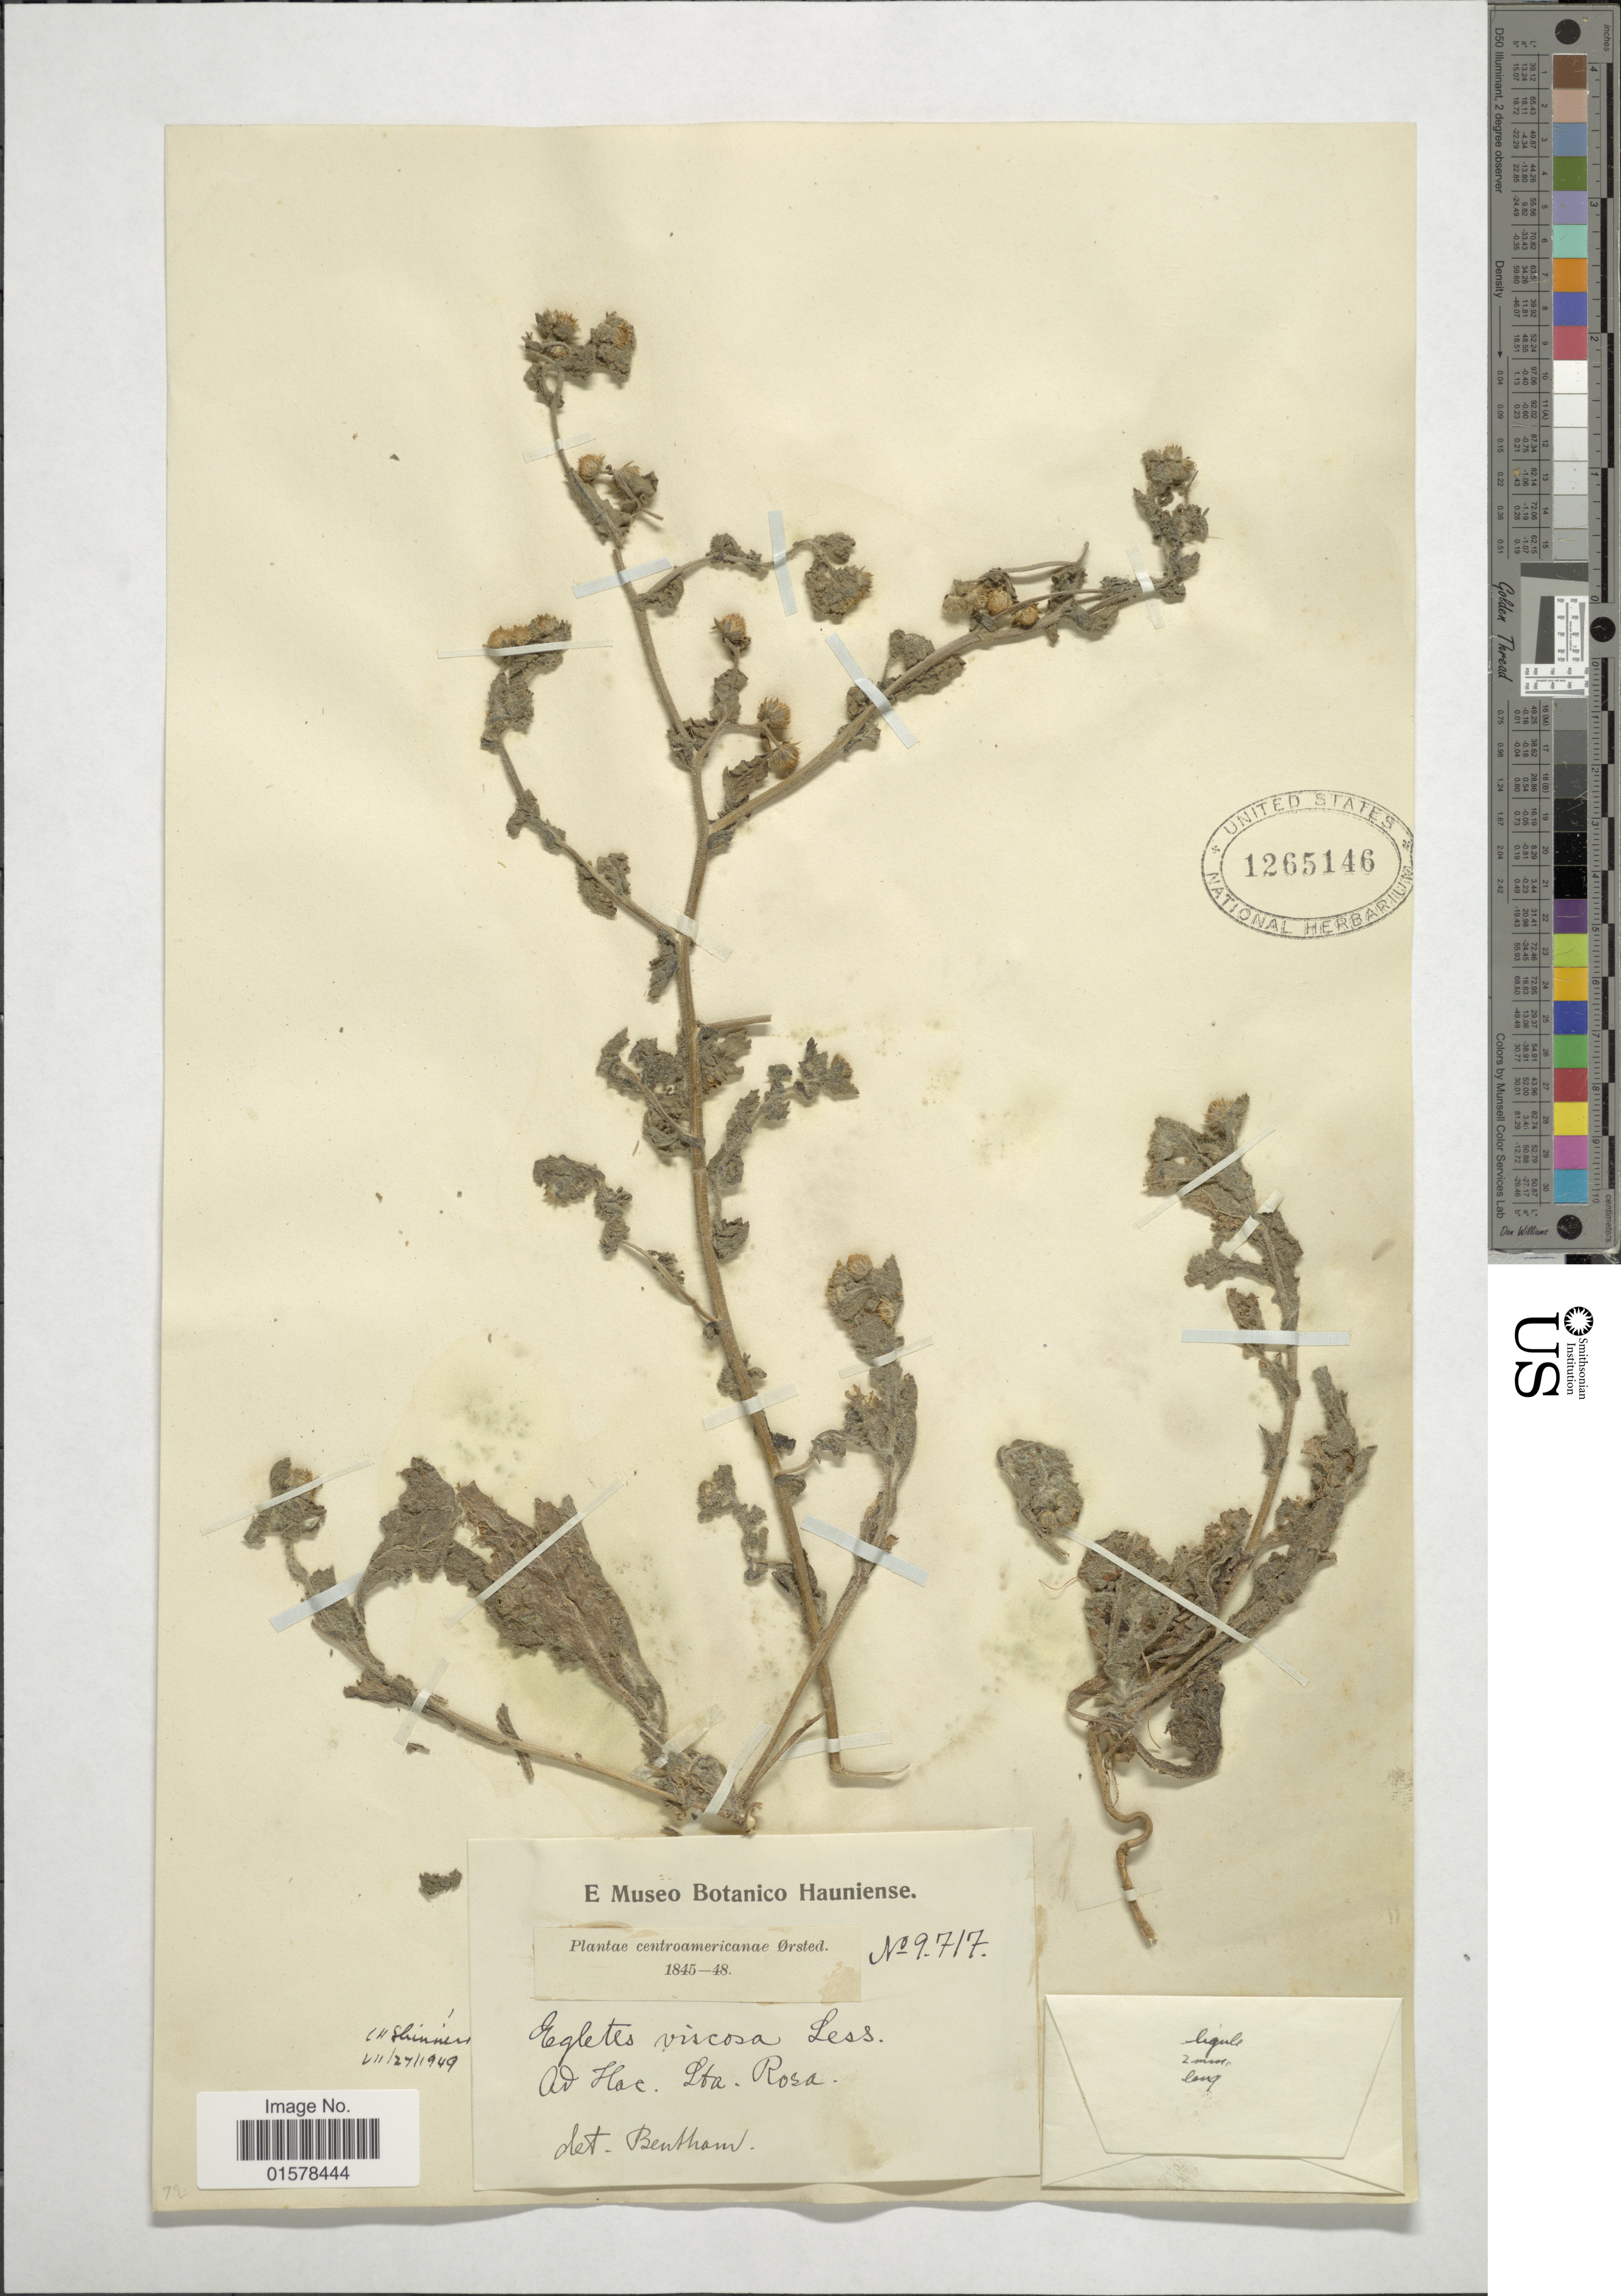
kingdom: Plantae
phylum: Tracheophyta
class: Magnoliopsida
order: Asterales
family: Asteraceae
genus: Egletes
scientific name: Egletes viscosa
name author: (L.) Less.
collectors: Ørsted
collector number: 9717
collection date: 1845/1848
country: Guatemala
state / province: Santa Rosa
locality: Ad hoc. Sta. Rosa. Centroamericae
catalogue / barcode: US 1265146